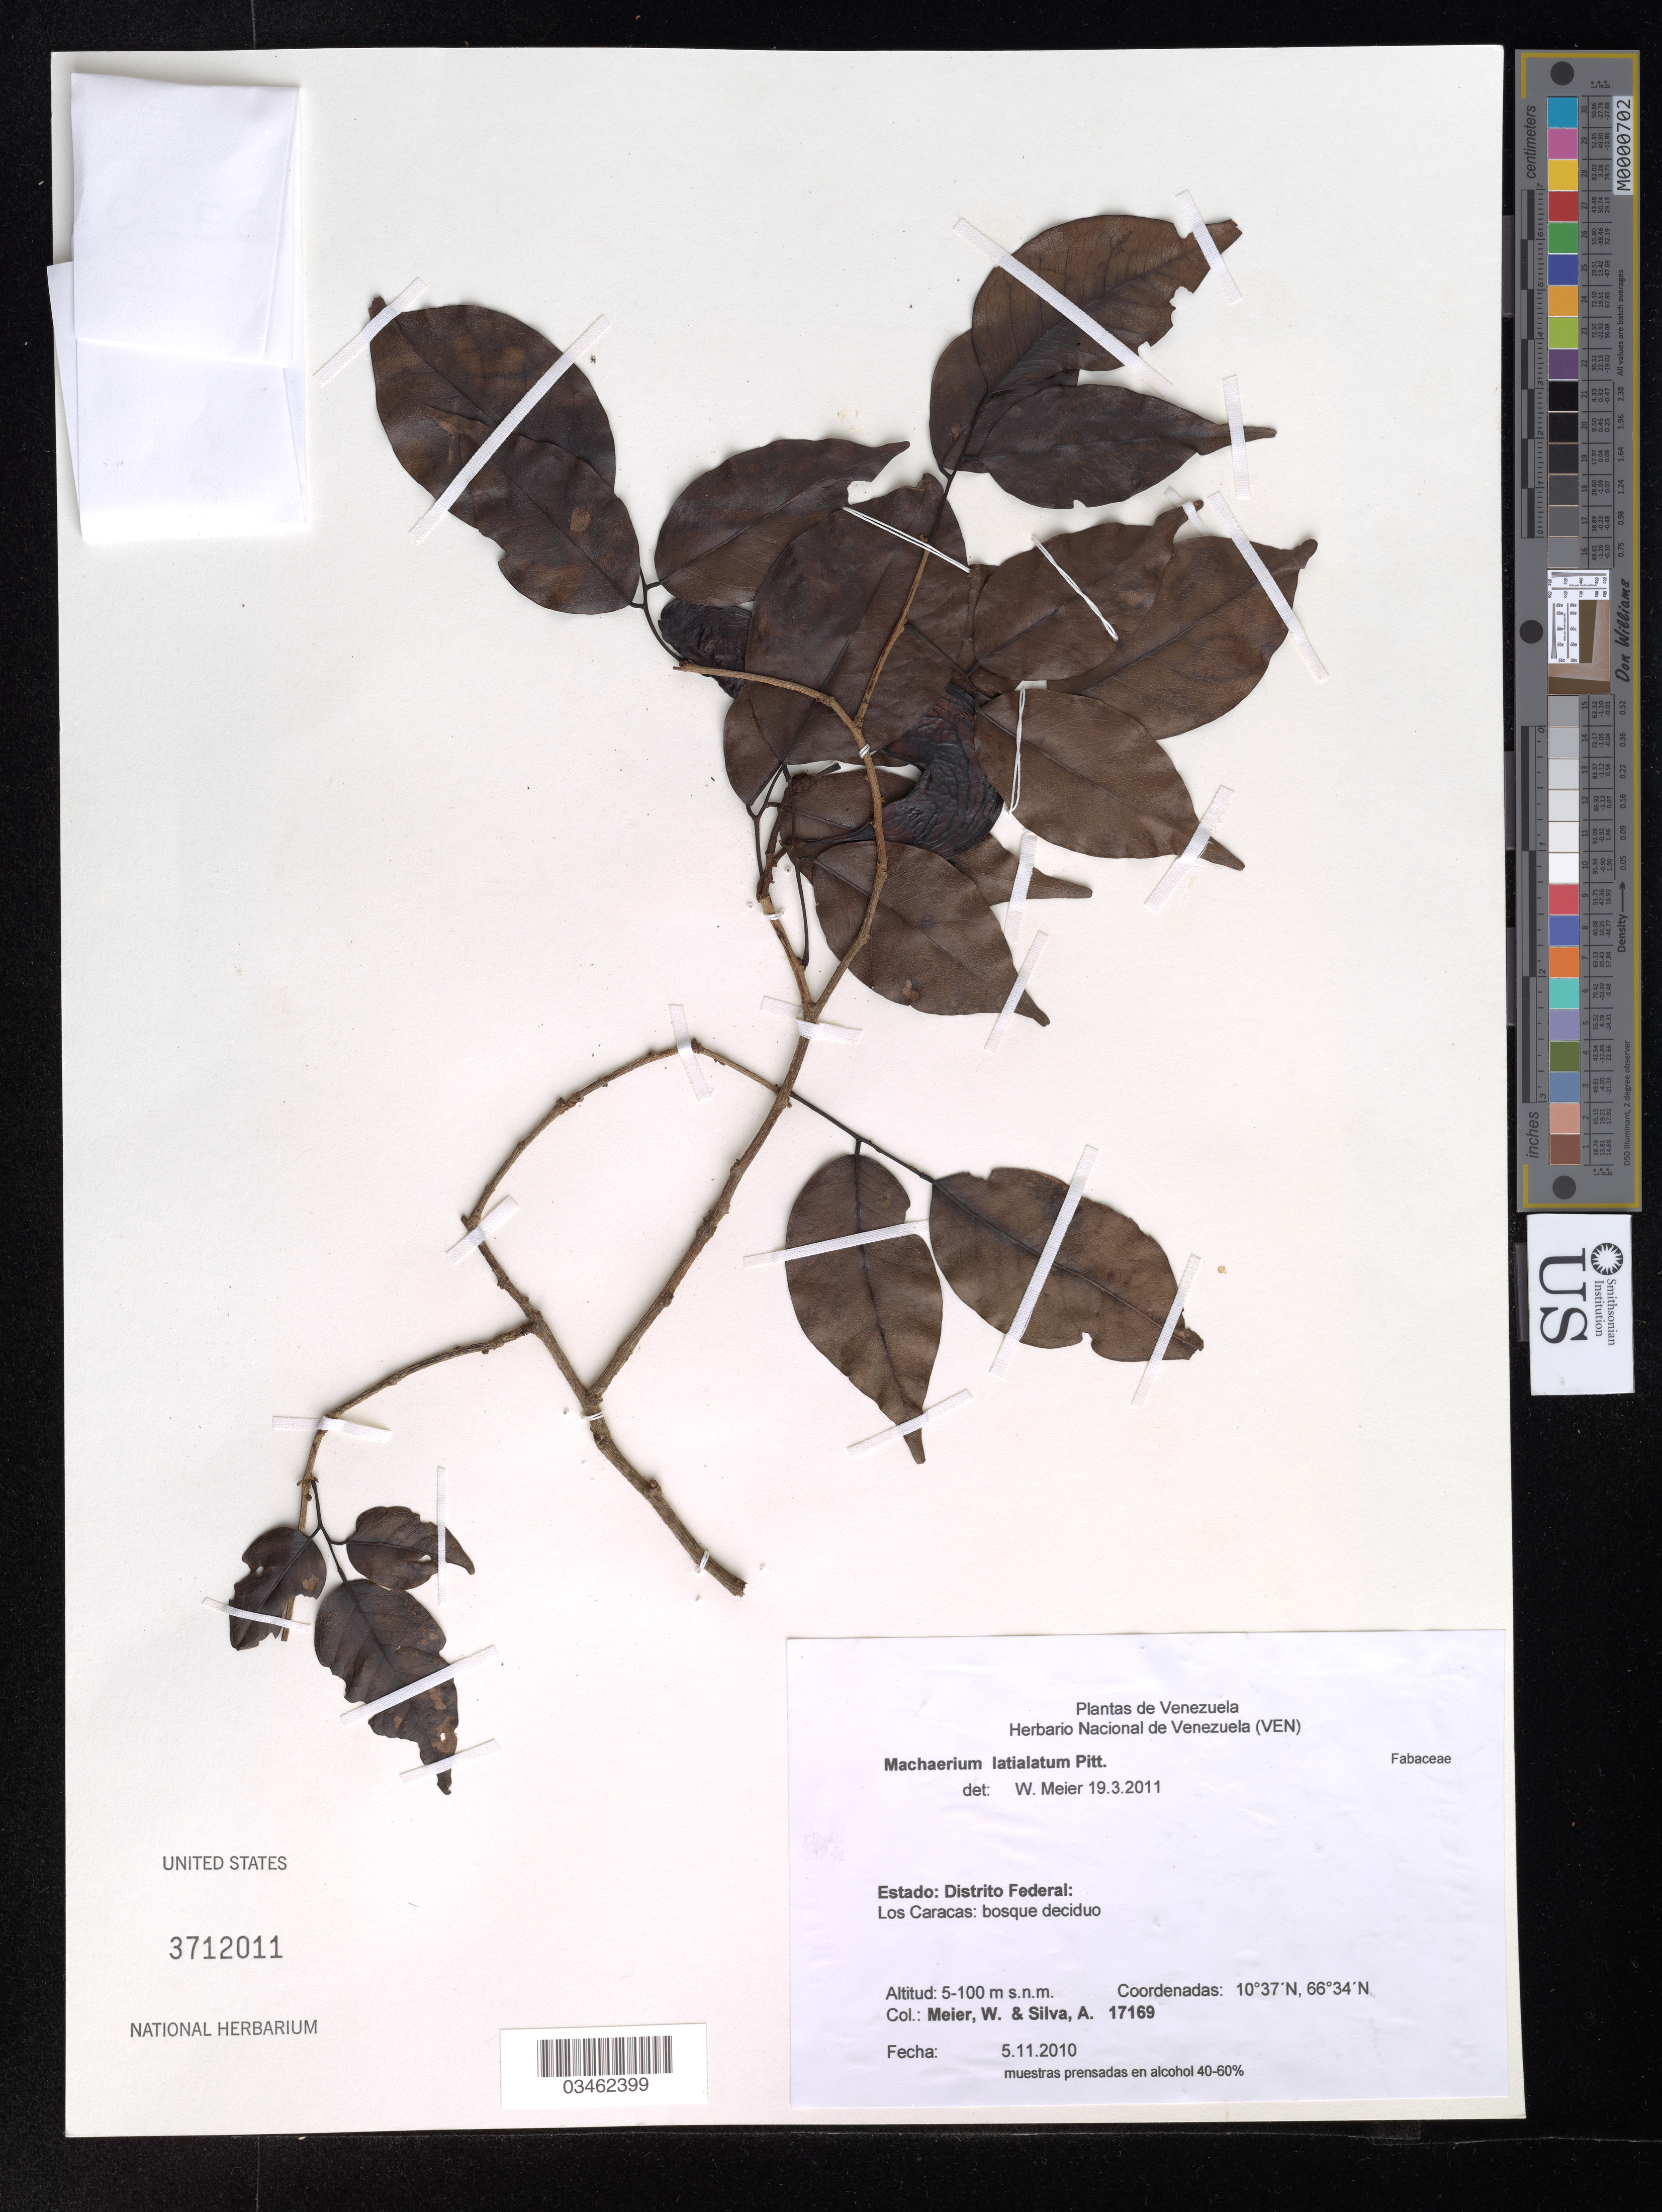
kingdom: Plantae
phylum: Tracheophyta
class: Magnoliopsida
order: Fabales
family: Fabaceae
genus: Machaerium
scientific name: Machaerium latialatum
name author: Pittier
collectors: W. Meier & A. Silva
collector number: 17169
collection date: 2010-11-05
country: Venezuela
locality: Estado: Distrito Federal: Los Caracas.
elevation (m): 5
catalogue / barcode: US 3712011